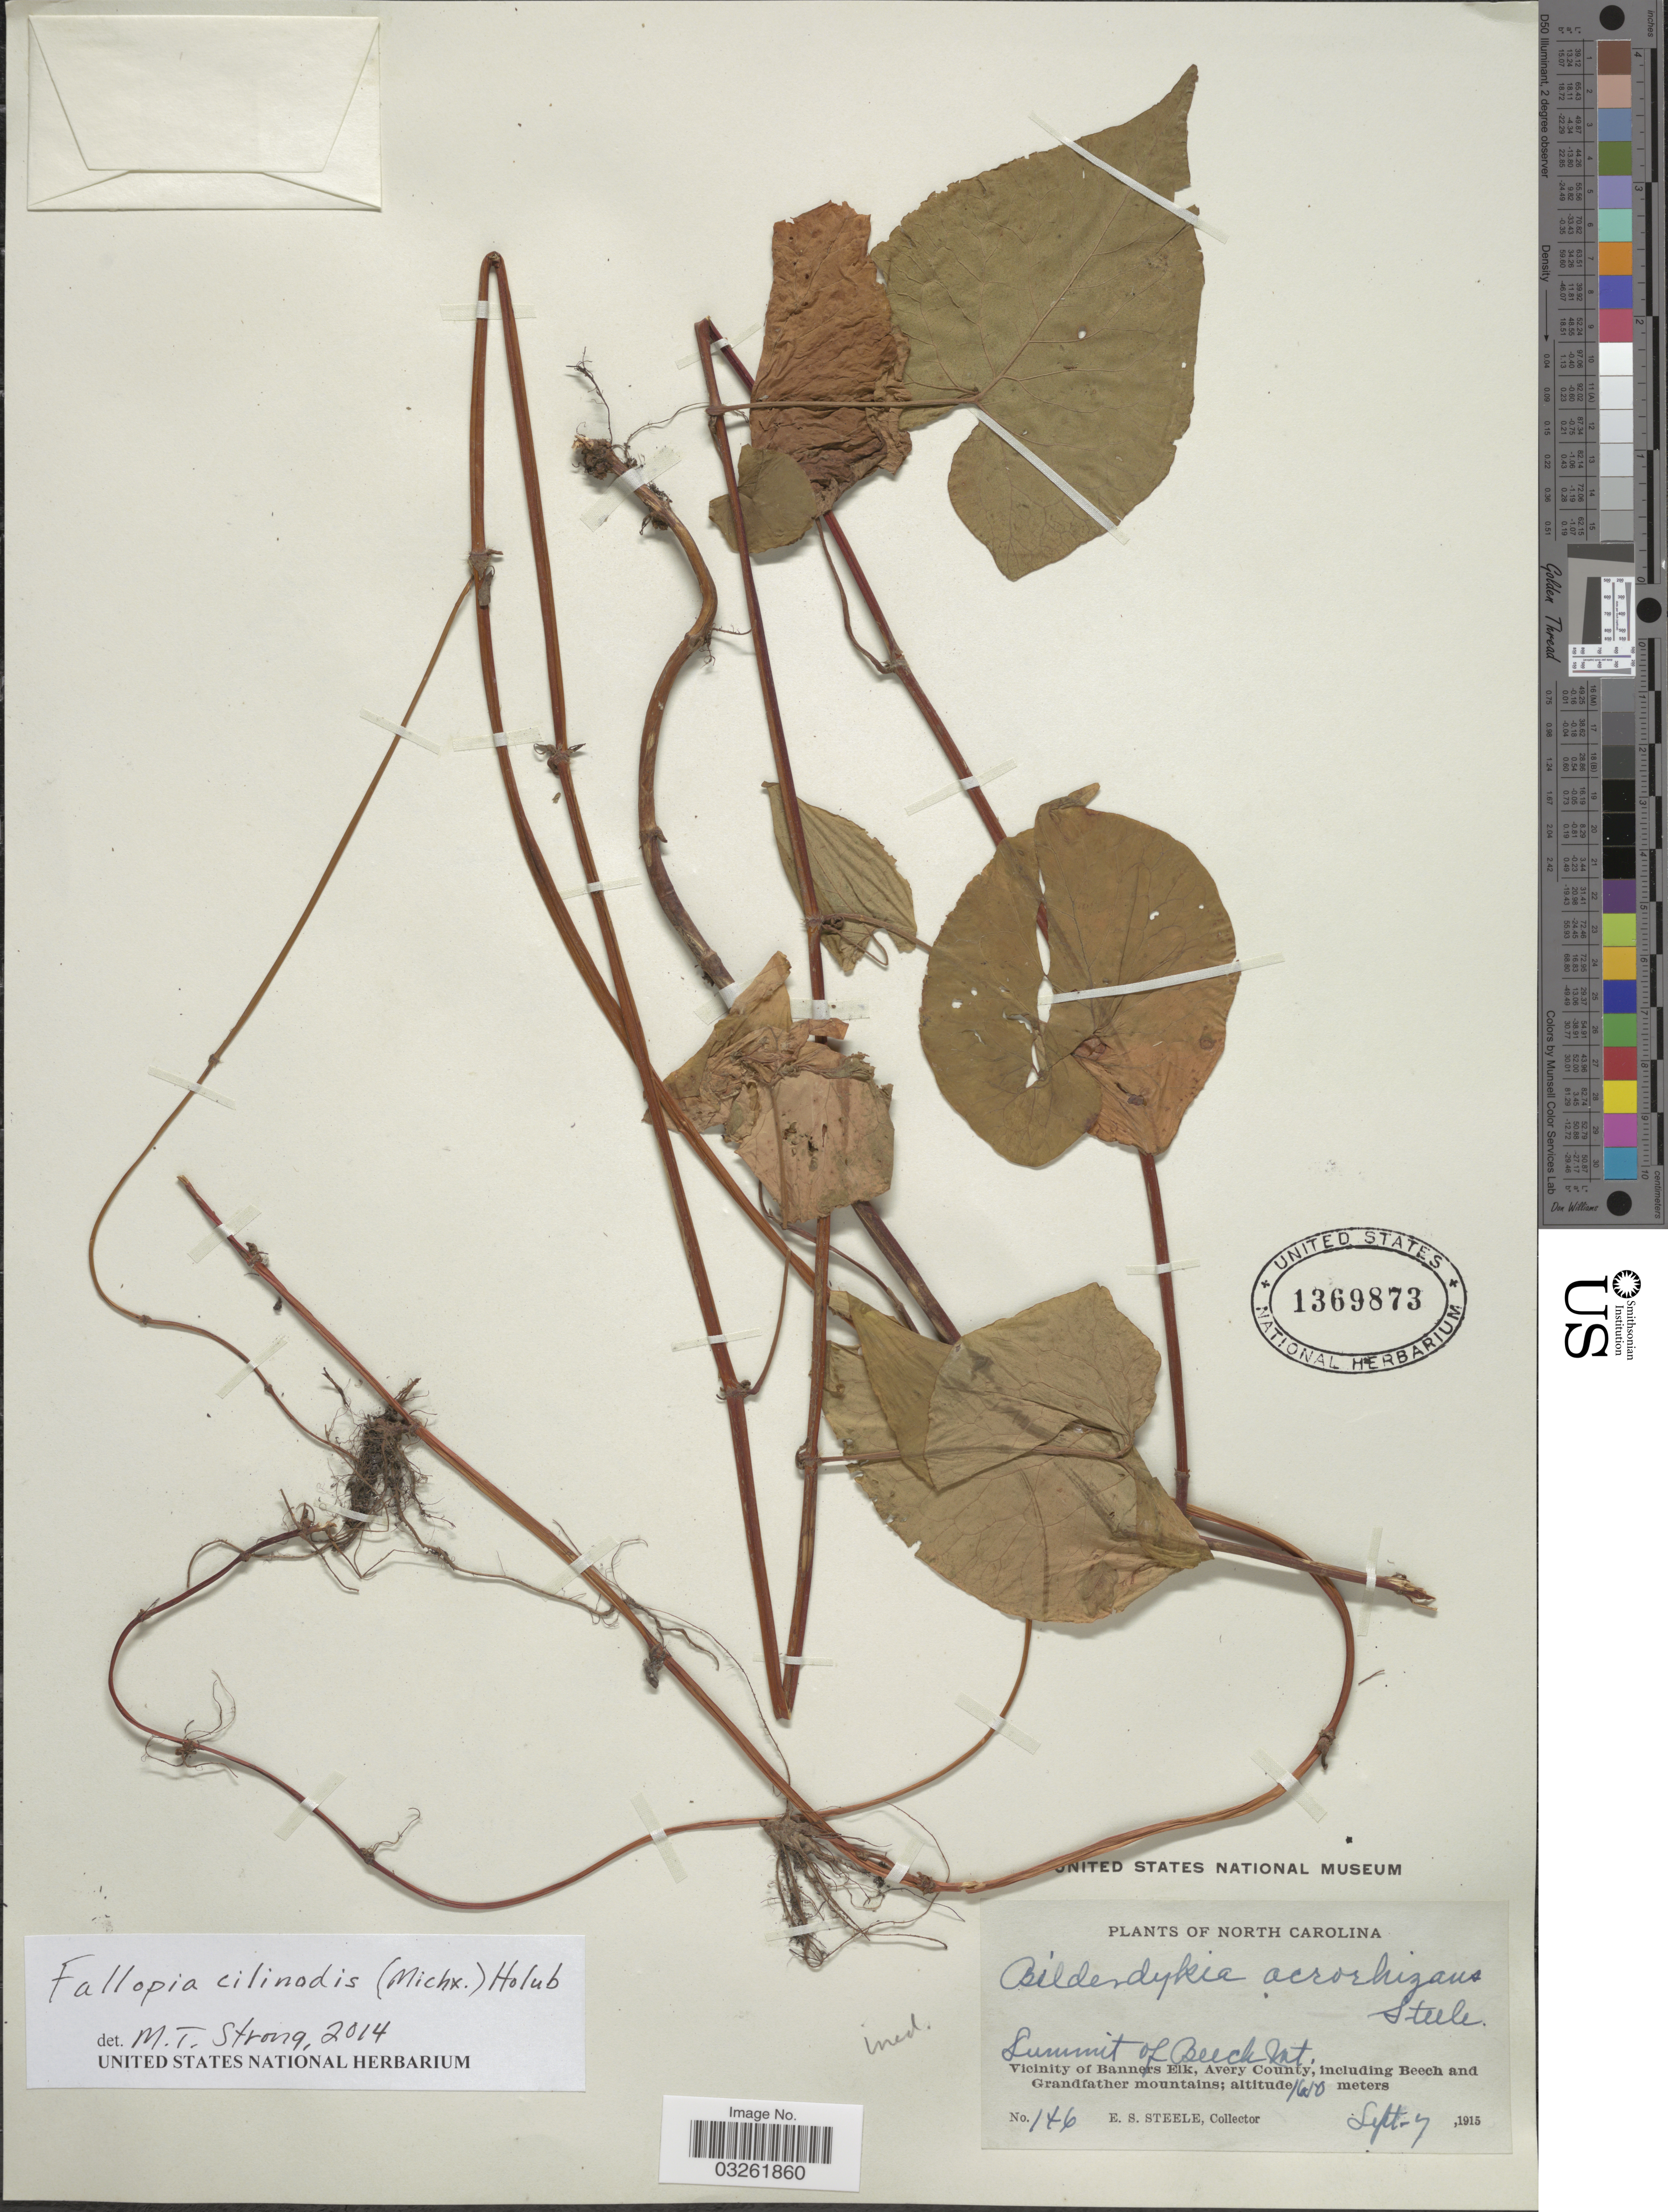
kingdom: Plantae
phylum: Tracheophyta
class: Magnoliopsida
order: Caryophyllales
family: Polygonaceae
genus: Fallopia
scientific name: Fallopia cilinodis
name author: (Michx.) Holub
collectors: E. Steele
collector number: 146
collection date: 1915-09-07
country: United States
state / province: North Carolina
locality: Summit of Beech Mt. Vicinity of Banners Elk, Avery County, including Beech and Grandfather mountains.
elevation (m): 1650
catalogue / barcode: US 1369873